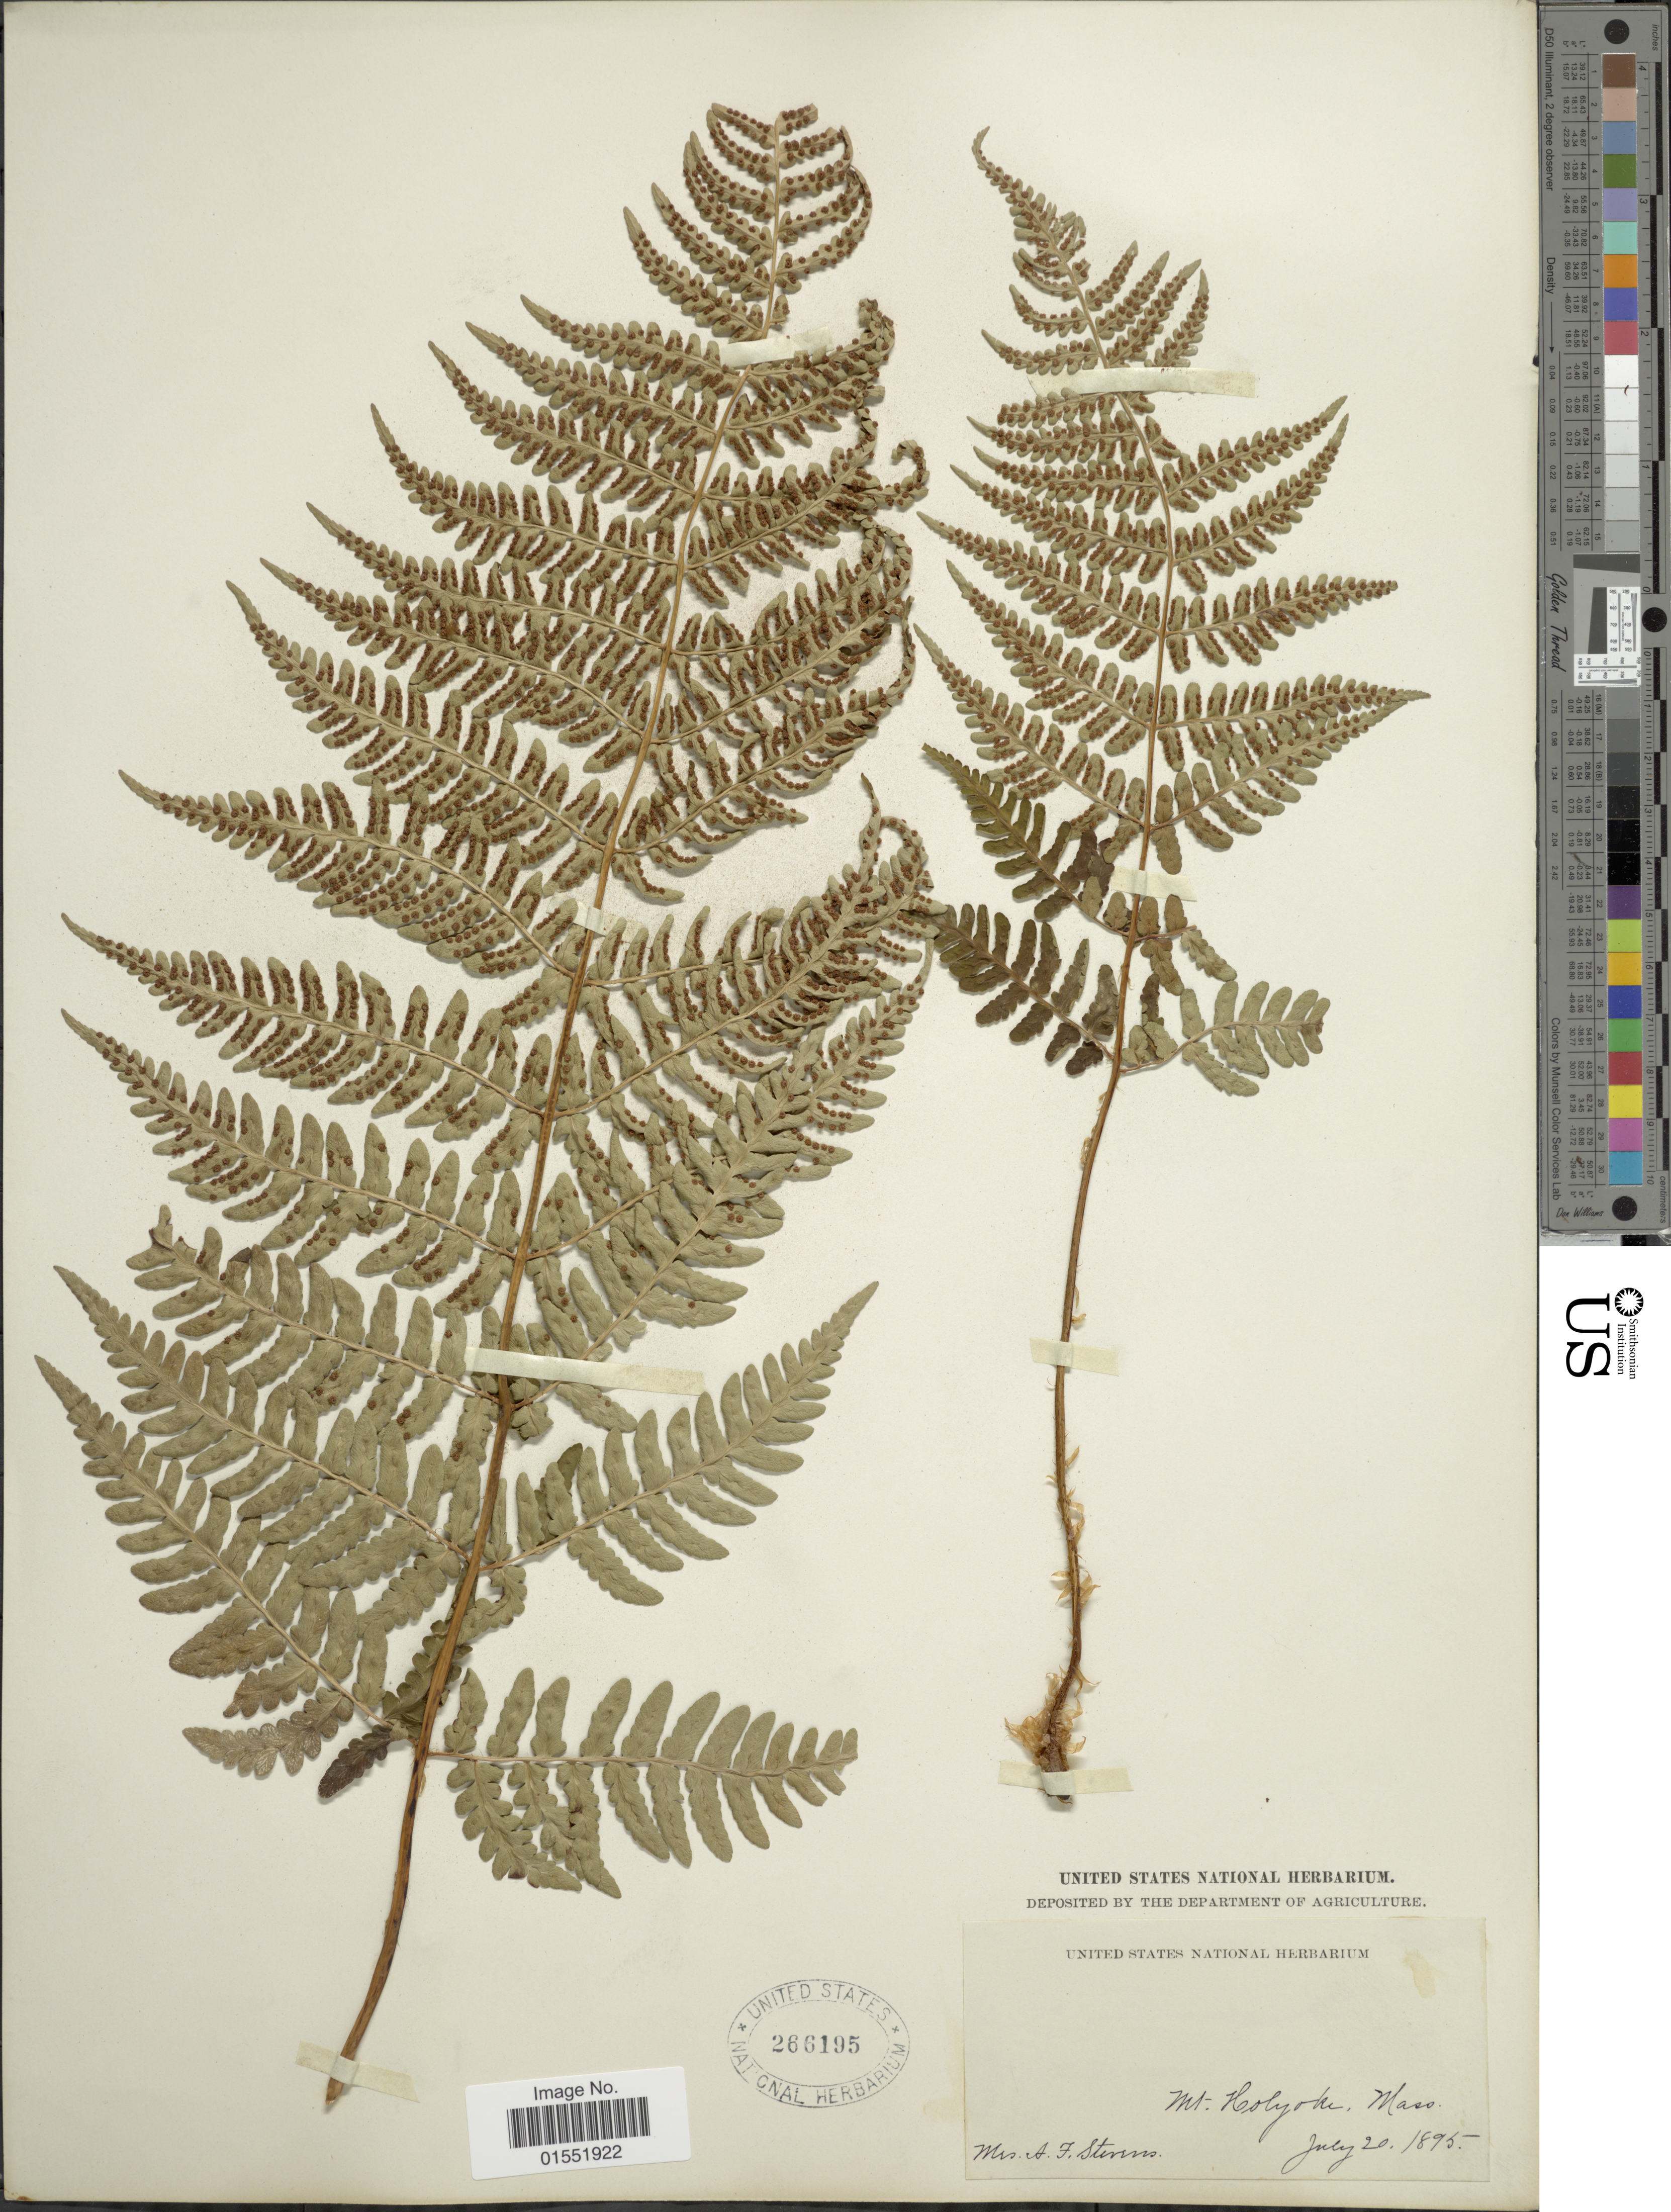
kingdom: Plantae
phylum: Tracheophyta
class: Polypodiopsida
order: Polypodiales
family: Dryopteridaceae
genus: Dryopteris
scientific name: Dryopteris marginalis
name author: (L.) A. Gray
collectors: A. Stevens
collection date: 1895-07-20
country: United States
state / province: Massachusetts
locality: Mt. Holyoke, Mass.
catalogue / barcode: US 266195